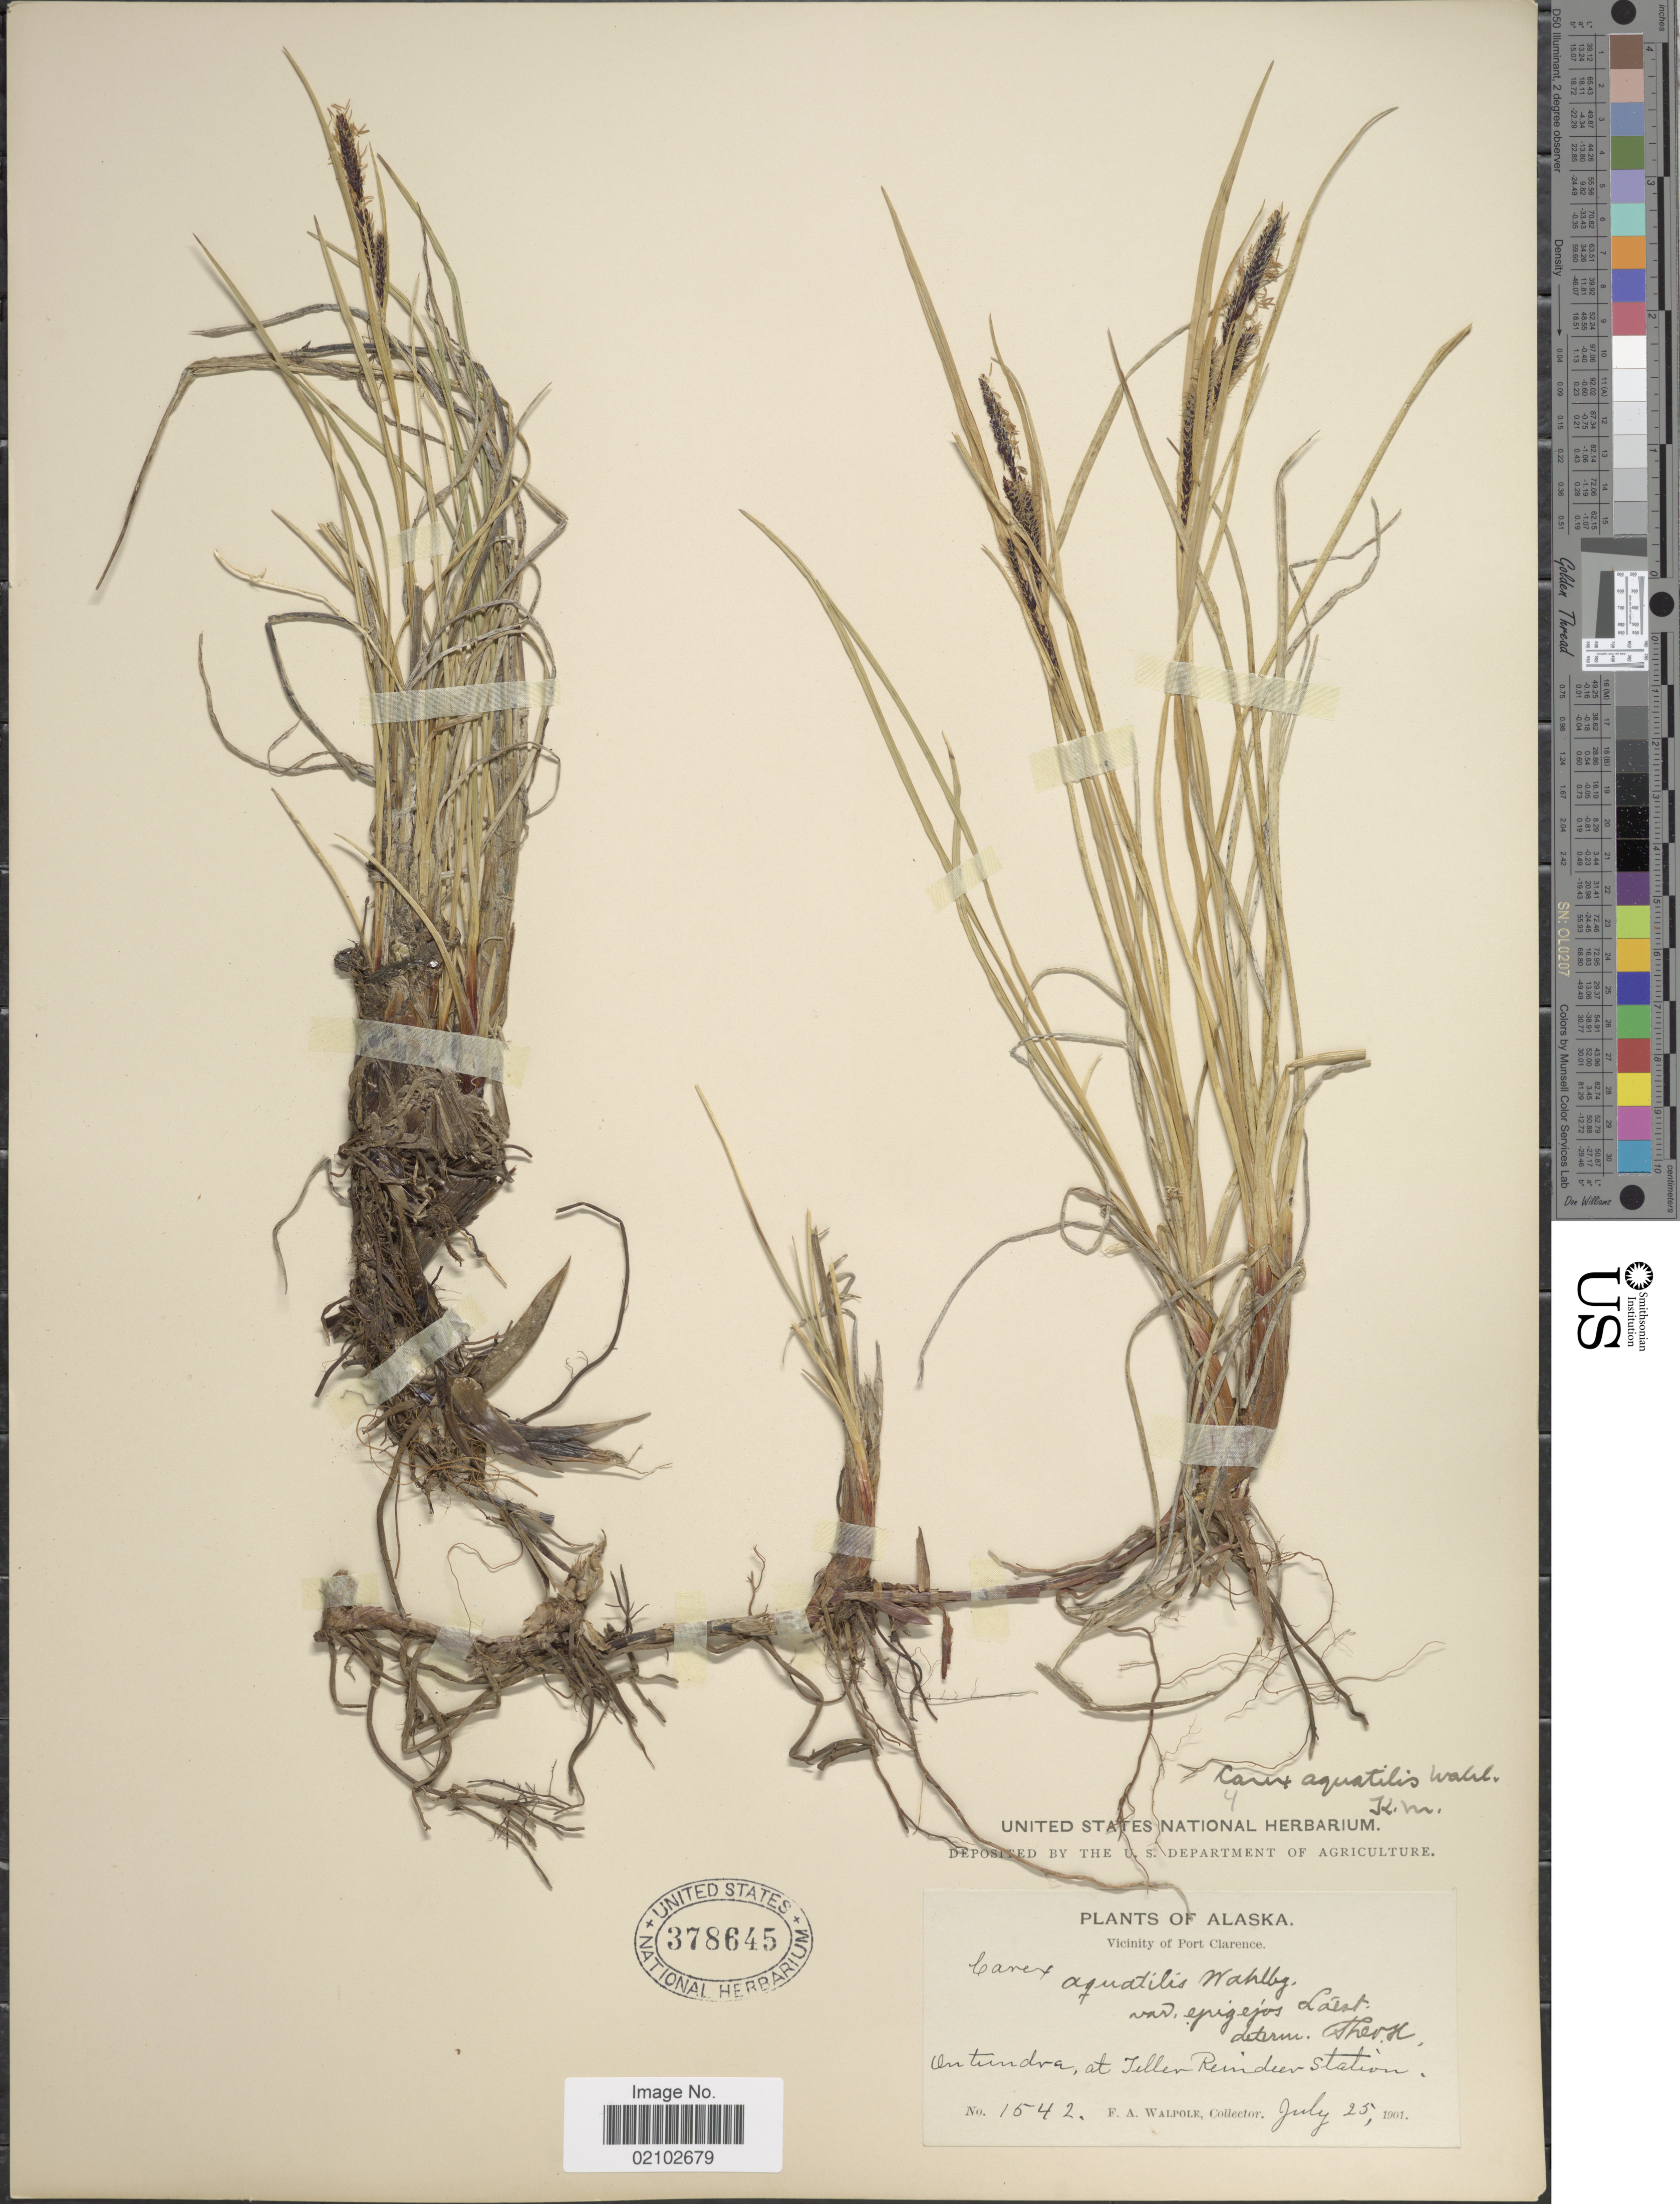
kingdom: Plantae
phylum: Tracheophyta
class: Liliopsida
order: Poales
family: Cyperaceae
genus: Carex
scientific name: Carex aquatilis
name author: Wahlenb.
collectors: F. Walpole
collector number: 1542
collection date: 1901-07-25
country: United States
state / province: Alaska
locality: Vicinity of Port Clarence, on tundra, at Teller Reinder Station.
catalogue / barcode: US 378645